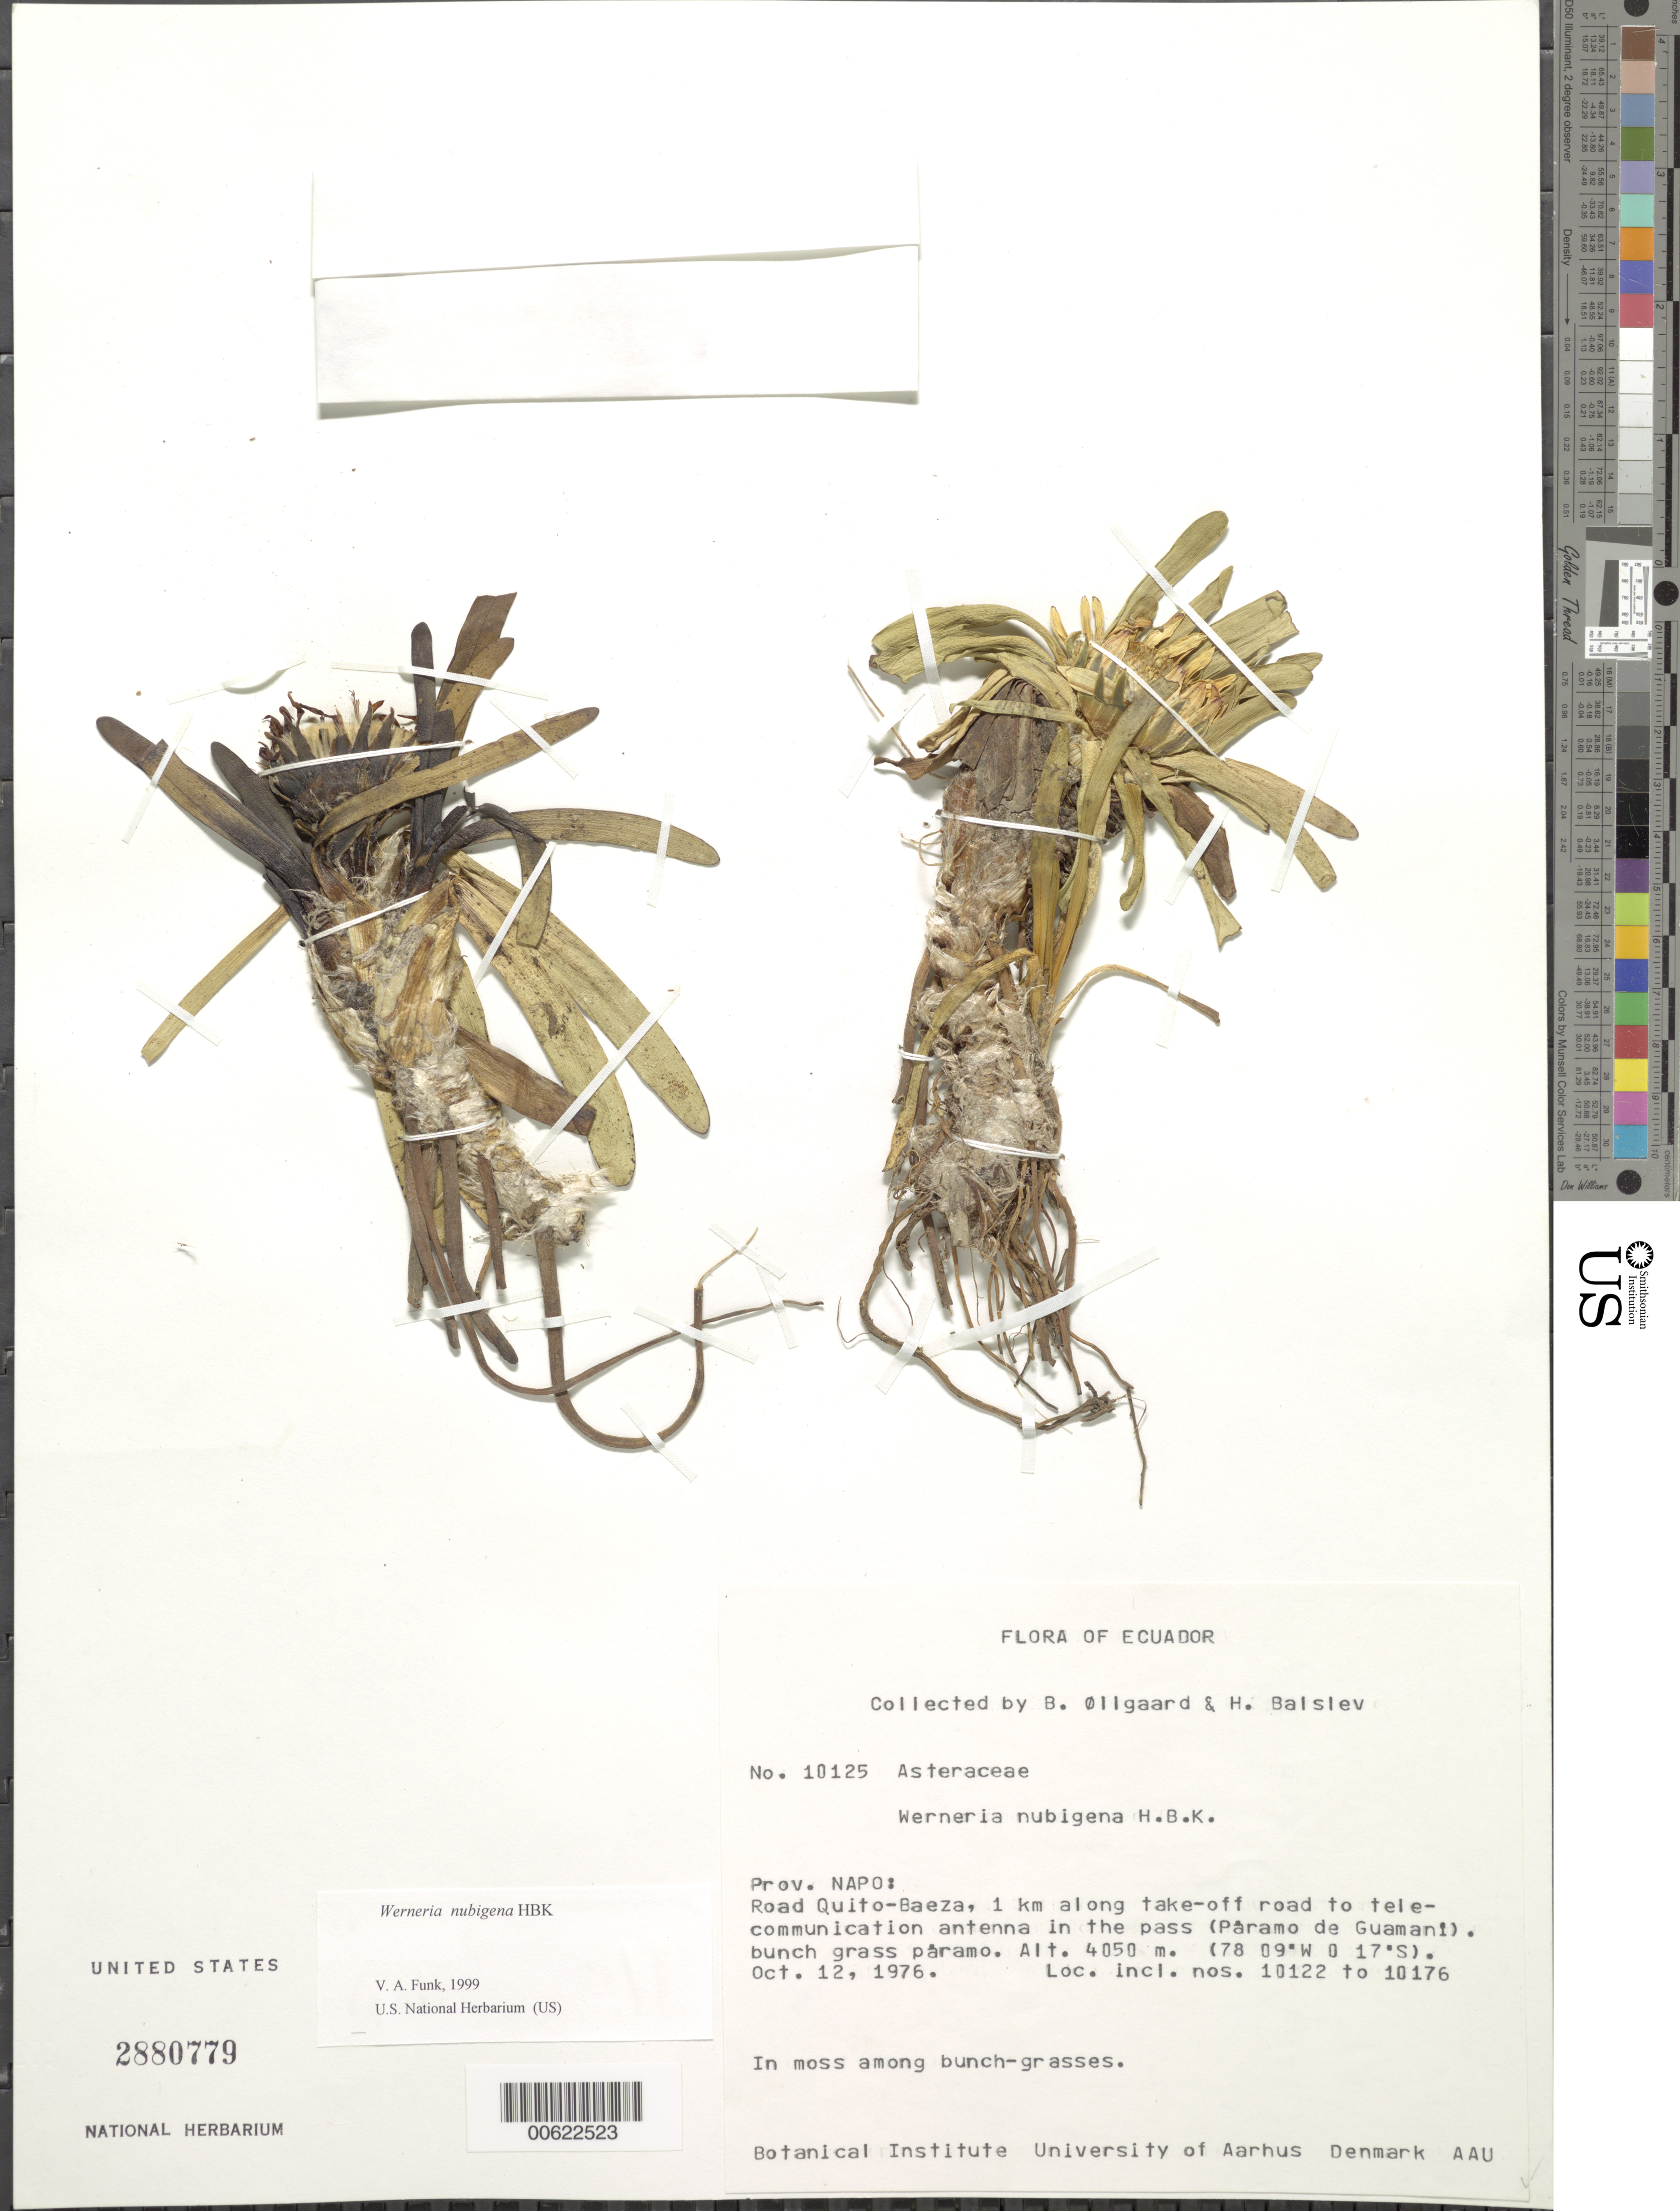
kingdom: Plantae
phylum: Tracheophyta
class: Magnoliopsida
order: Asterales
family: Asteraceae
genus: Werneria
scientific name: Werneria nubigena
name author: Kunth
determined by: Funk, Vicki A., (BOT), Smithsonian Institution - National Museum of Natural History (UNITED STATES)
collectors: L. Mille & H. Balslev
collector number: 10125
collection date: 1976-10-12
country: Ecuador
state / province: Napo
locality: Quito, road Quito-Baeza, 1 km along take-off road to telecommunication antenna in pass, Páramo de Guamaní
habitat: Bunch grass páramo; in moss among bunch-grasses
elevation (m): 4050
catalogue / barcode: US 2880779